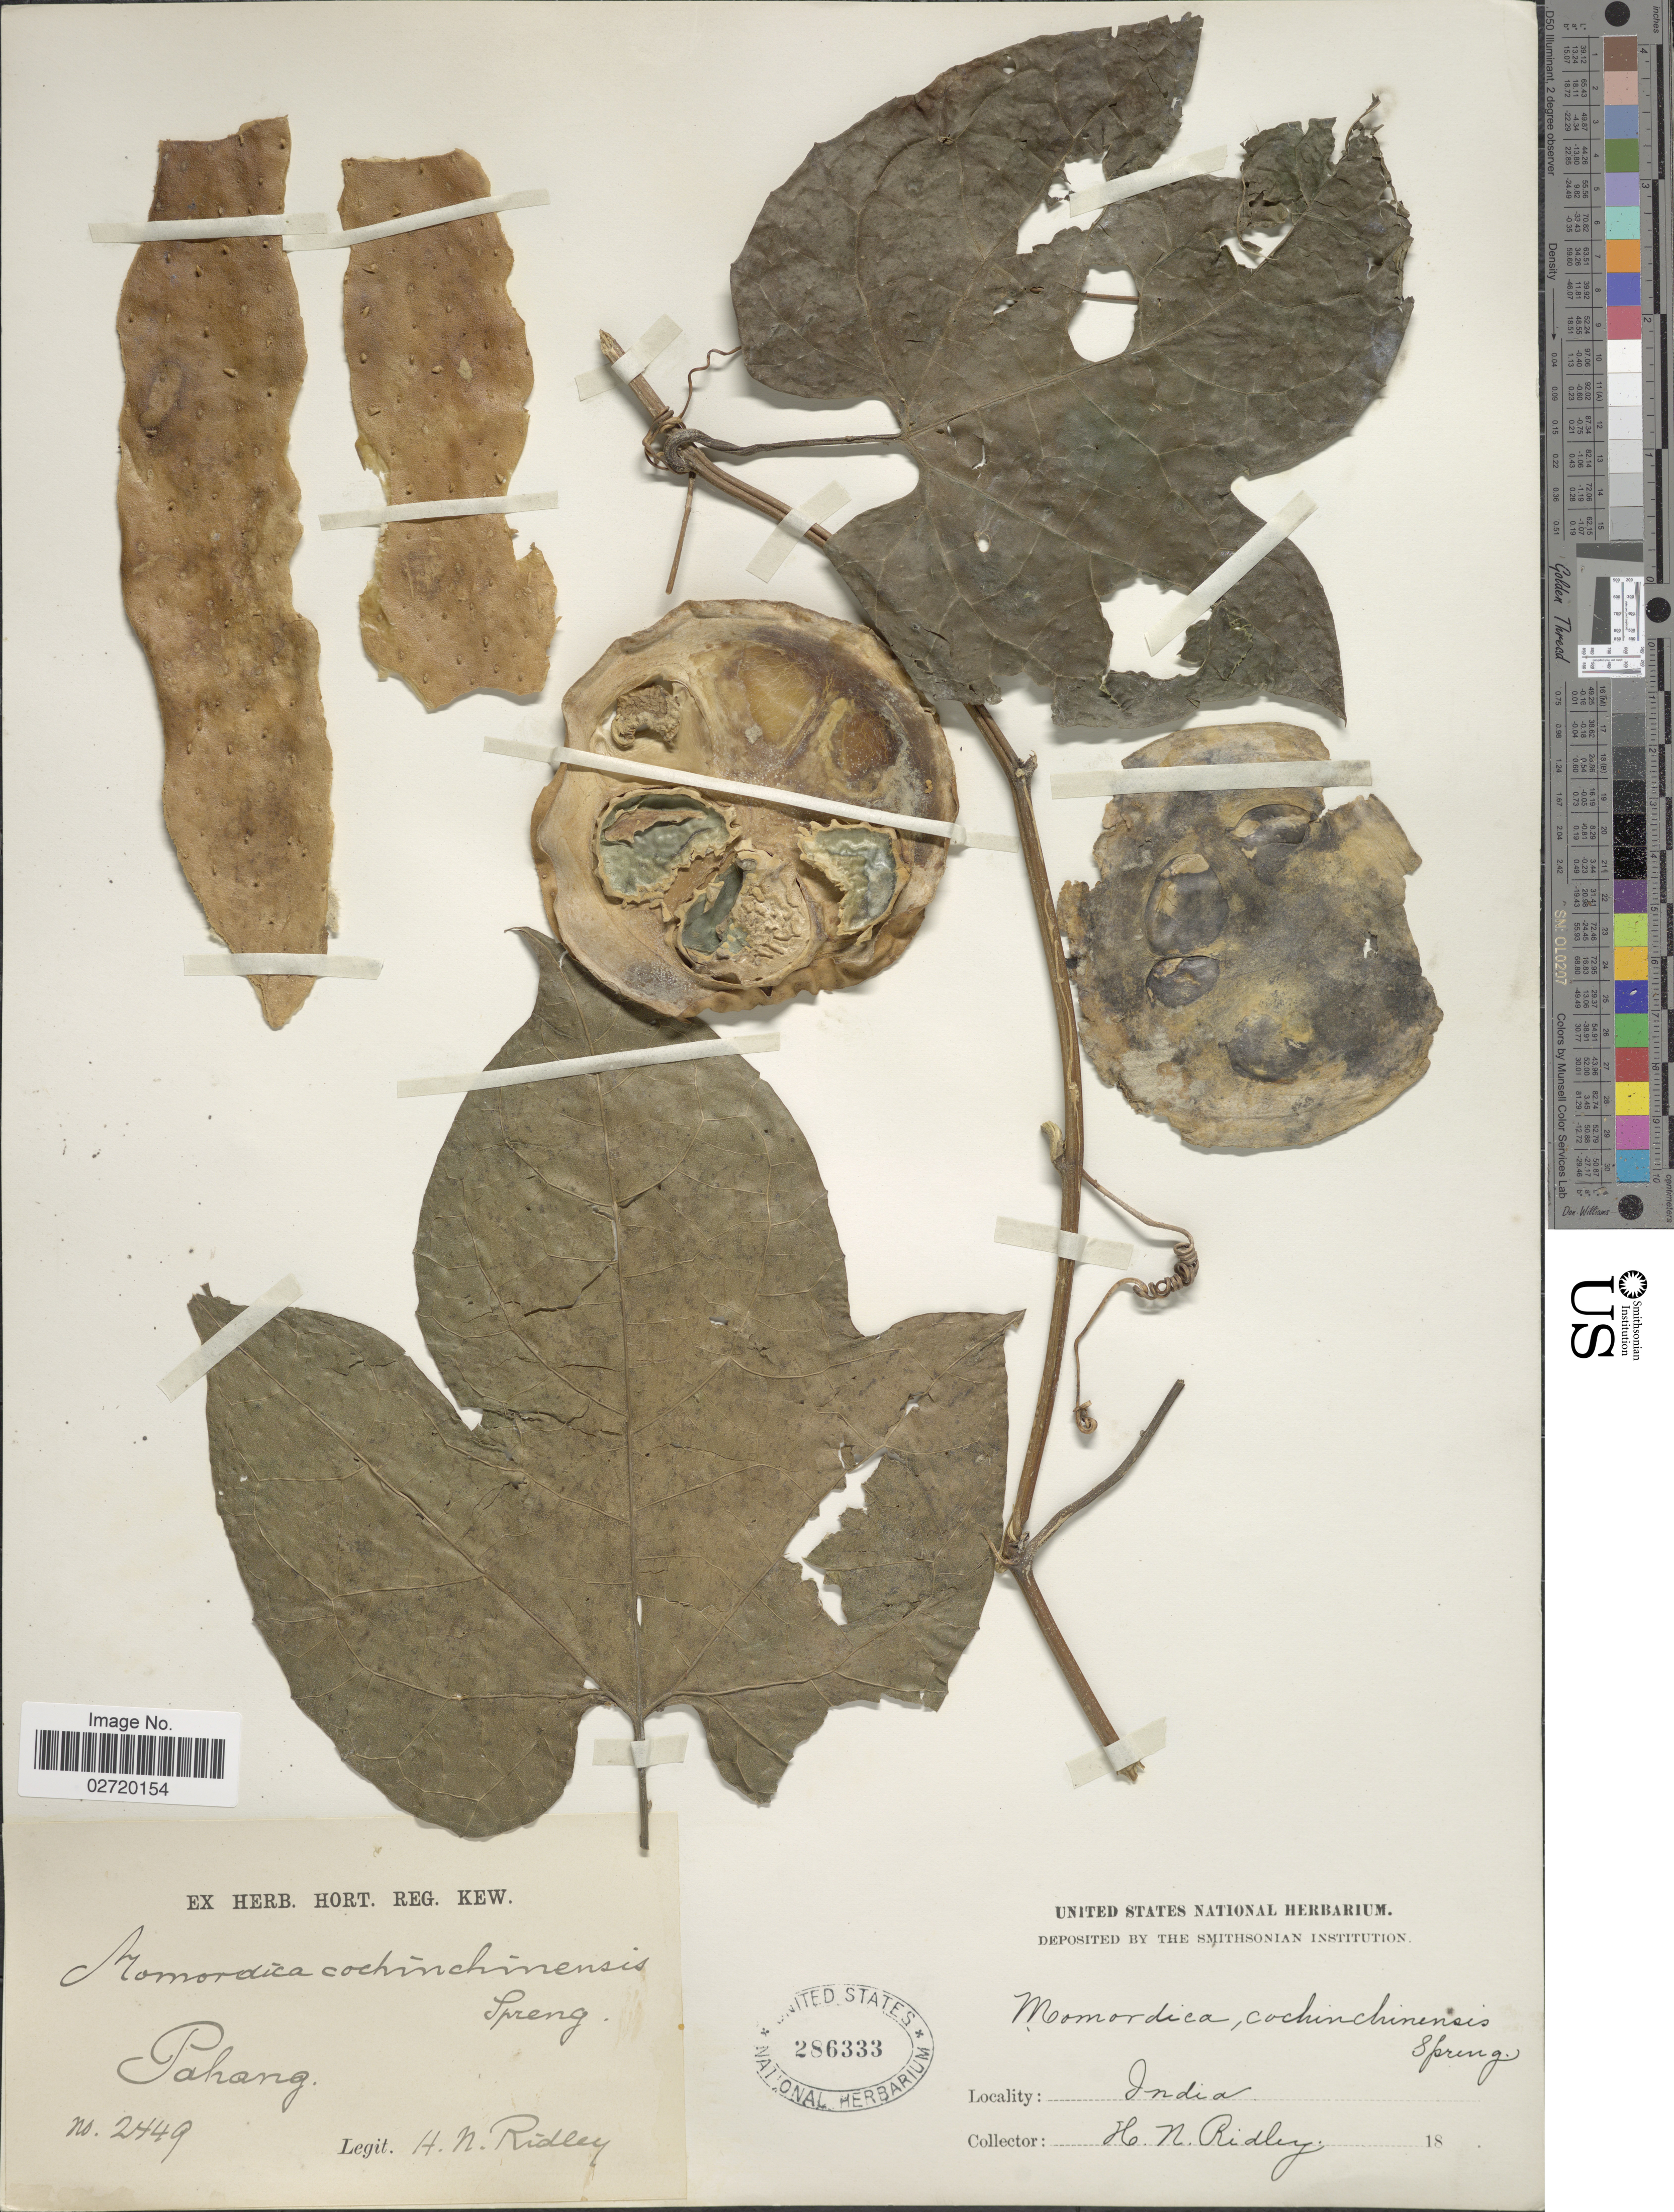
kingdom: Plantae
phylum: Tracheophyta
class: Magnoliopsida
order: Cucurbitales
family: Cucurbitaceae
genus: Momordica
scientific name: Momordica cochinchinensis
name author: (Lour.) Spreng.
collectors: H. N. Ridley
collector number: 2449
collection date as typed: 18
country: Malaysia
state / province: Pahang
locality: Pahang, India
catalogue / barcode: US 286333